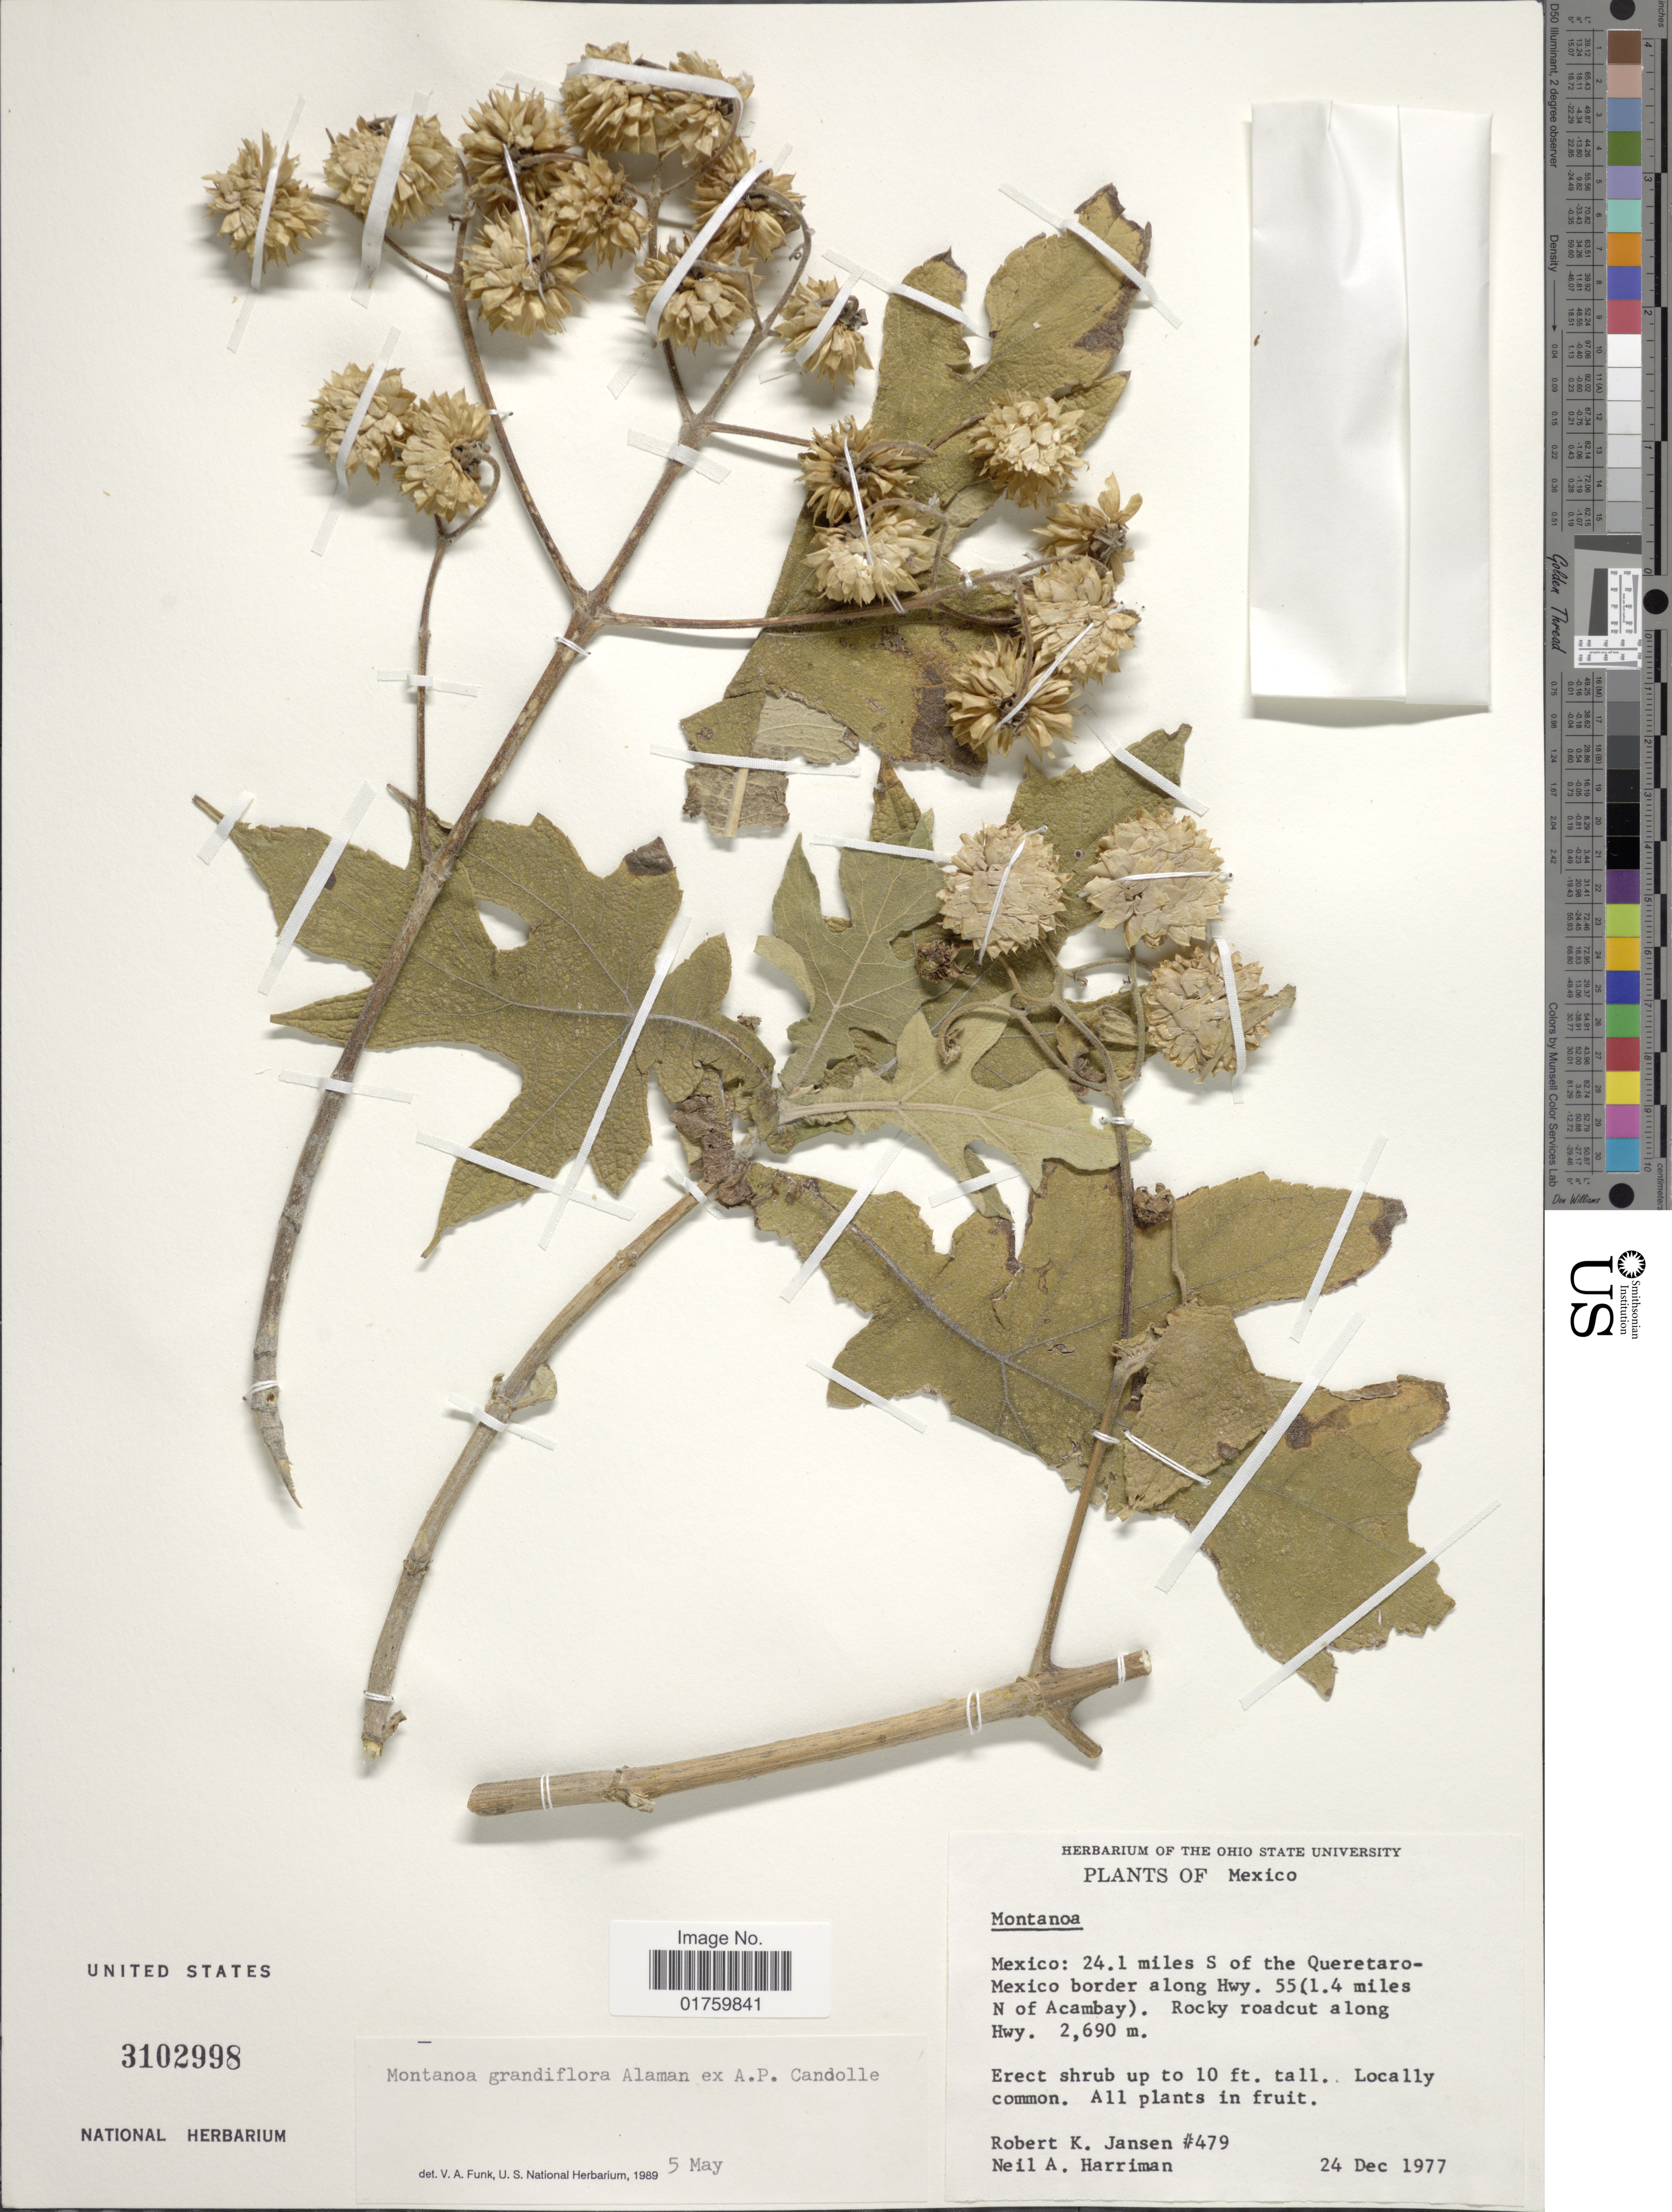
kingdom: Plantae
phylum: Tracheophyta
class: Magnoliopsida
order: Asterales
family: Asteraceae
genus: Montanoa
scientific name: Montanoa grandiflora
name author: Alaman ex DC.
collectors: R. K. Jansen & N. A. Harriman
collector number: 479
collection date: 1977-12-24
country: Mexico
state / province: México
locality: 24. 1 miles S of the Queretaro-Mexico border along Hwy. 55 (1.4 miles N of Acambay), rocky roadcut along Hwy.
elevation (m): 2690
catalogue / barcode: US 3102998